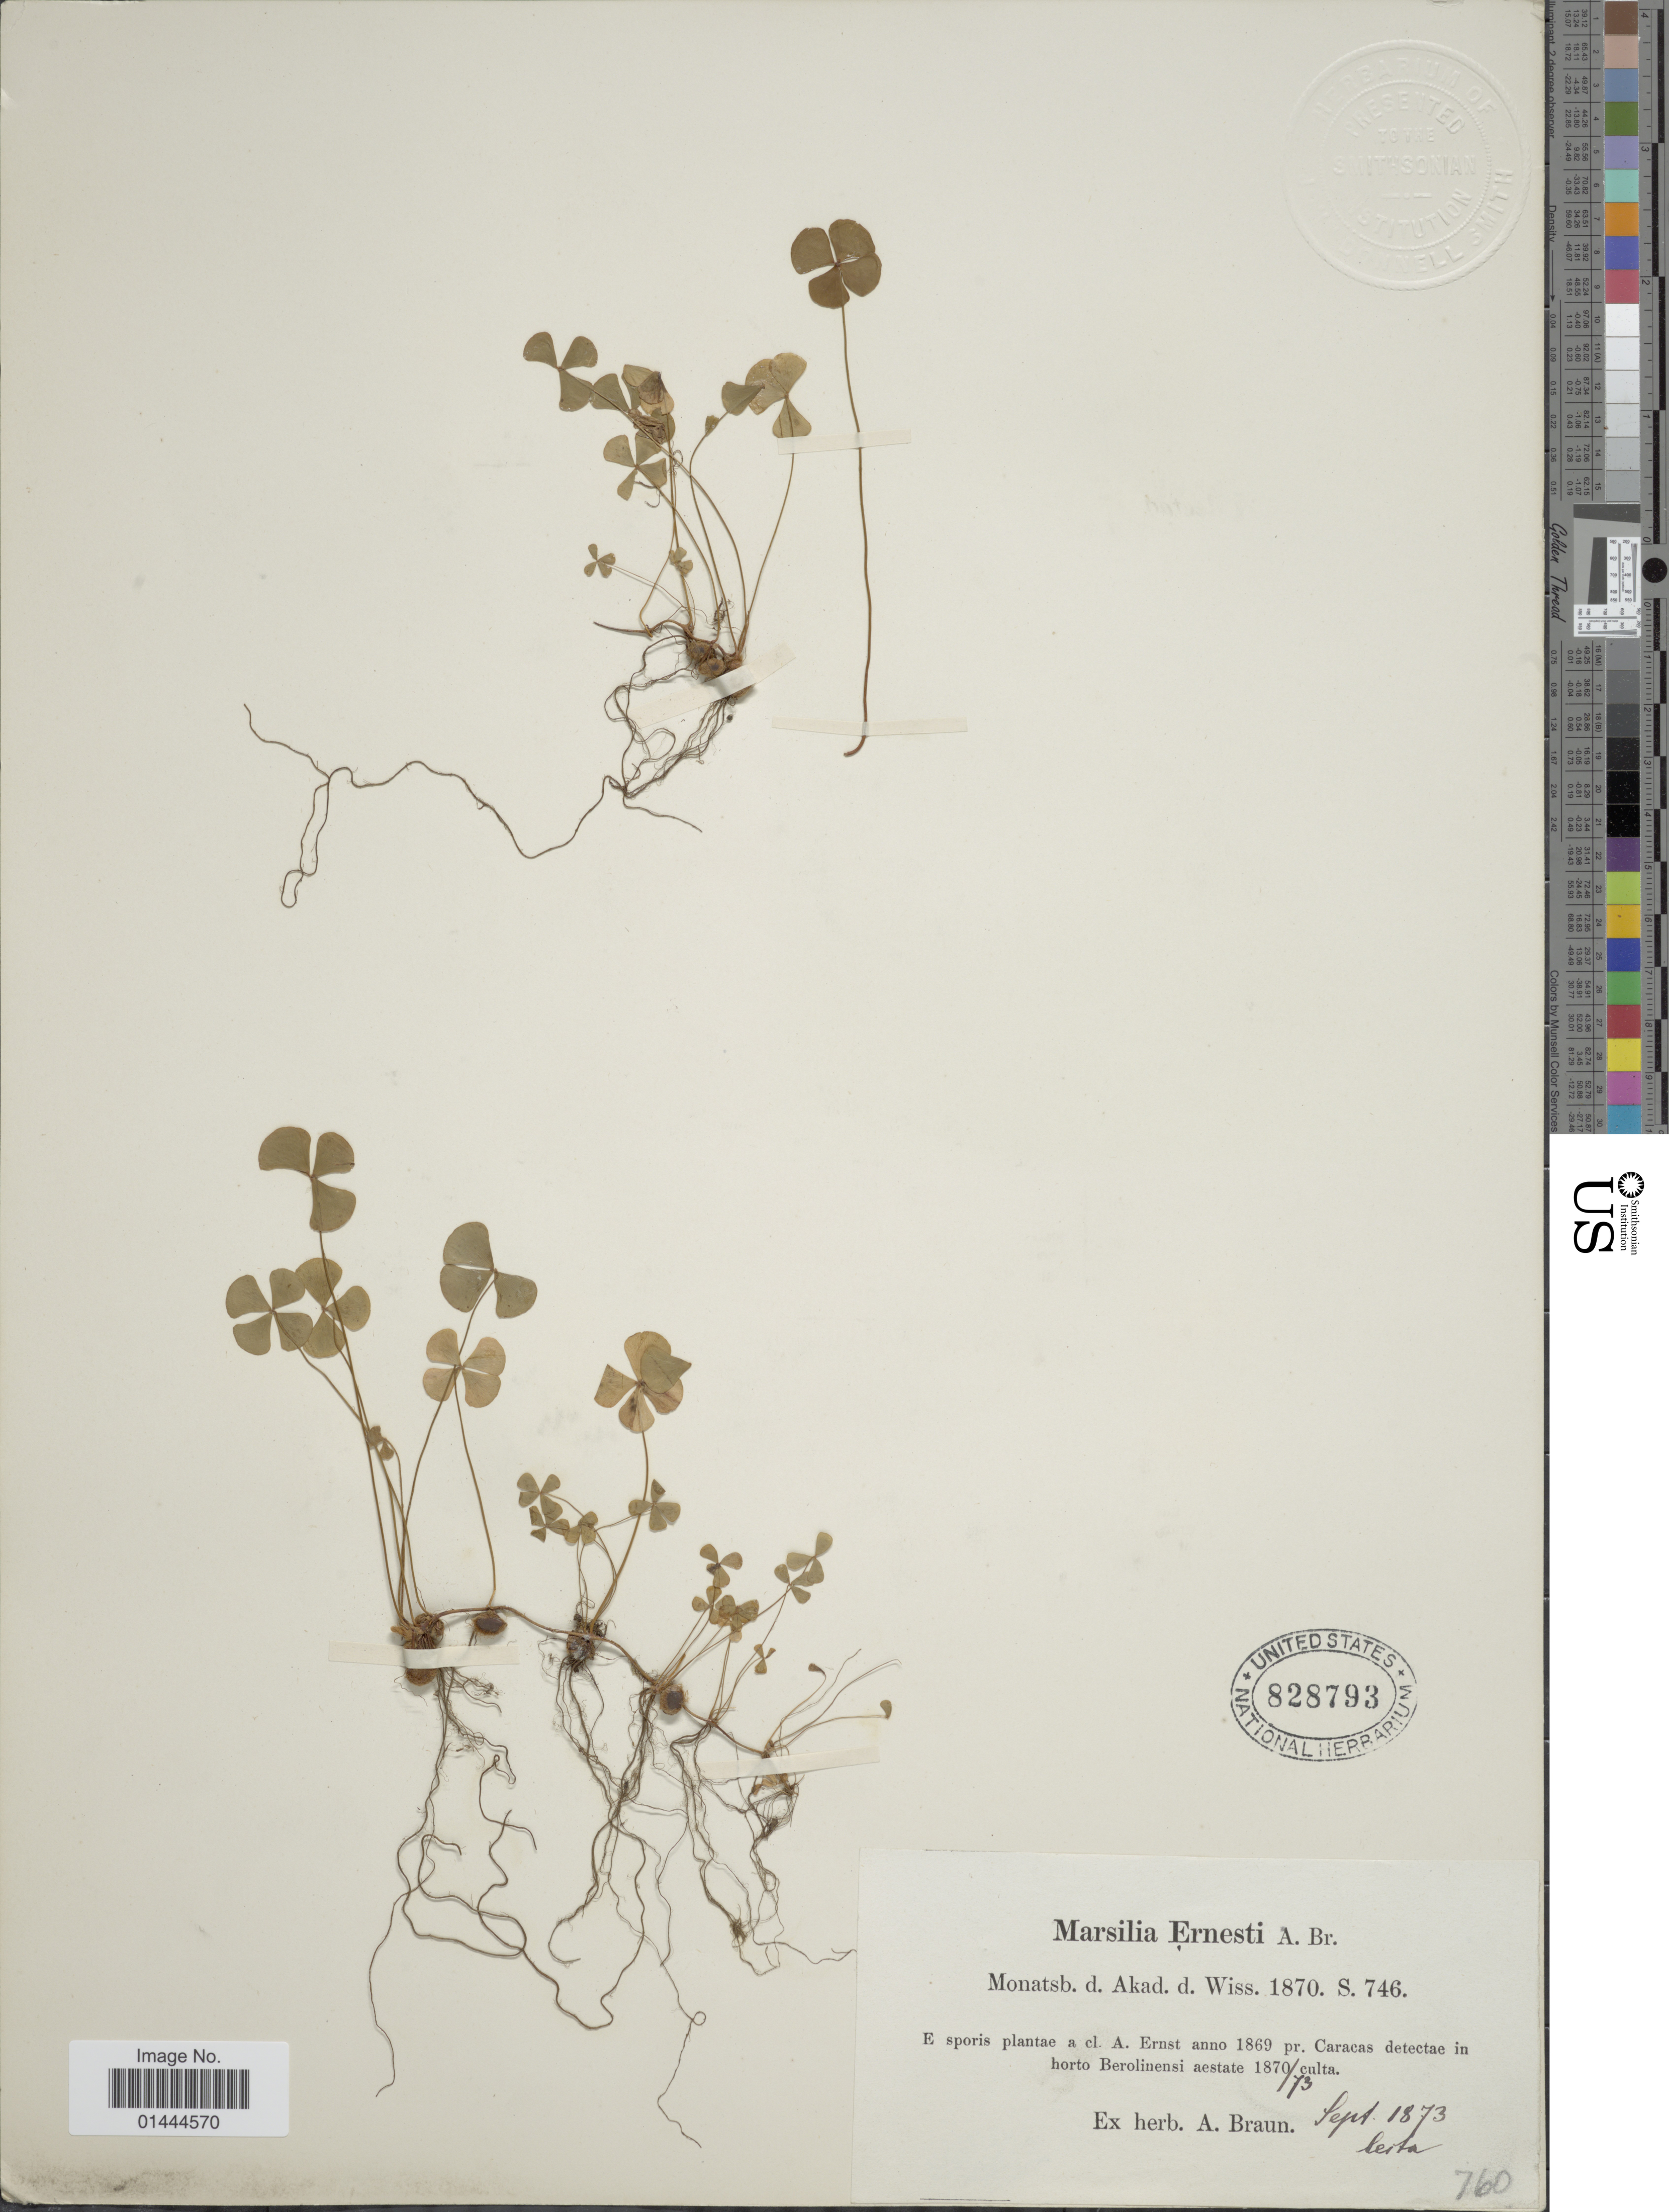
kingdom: Plantae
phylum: Tracheophyta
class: Polypodiopsida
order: Salviniales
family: Marsileaceae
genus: Marsilea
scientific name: Marsilea ernestii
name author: A. Braun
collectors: ex herb. A. Braun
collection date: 1873-09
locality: Caracas, Horto Berolinensi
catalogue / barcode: US 828793